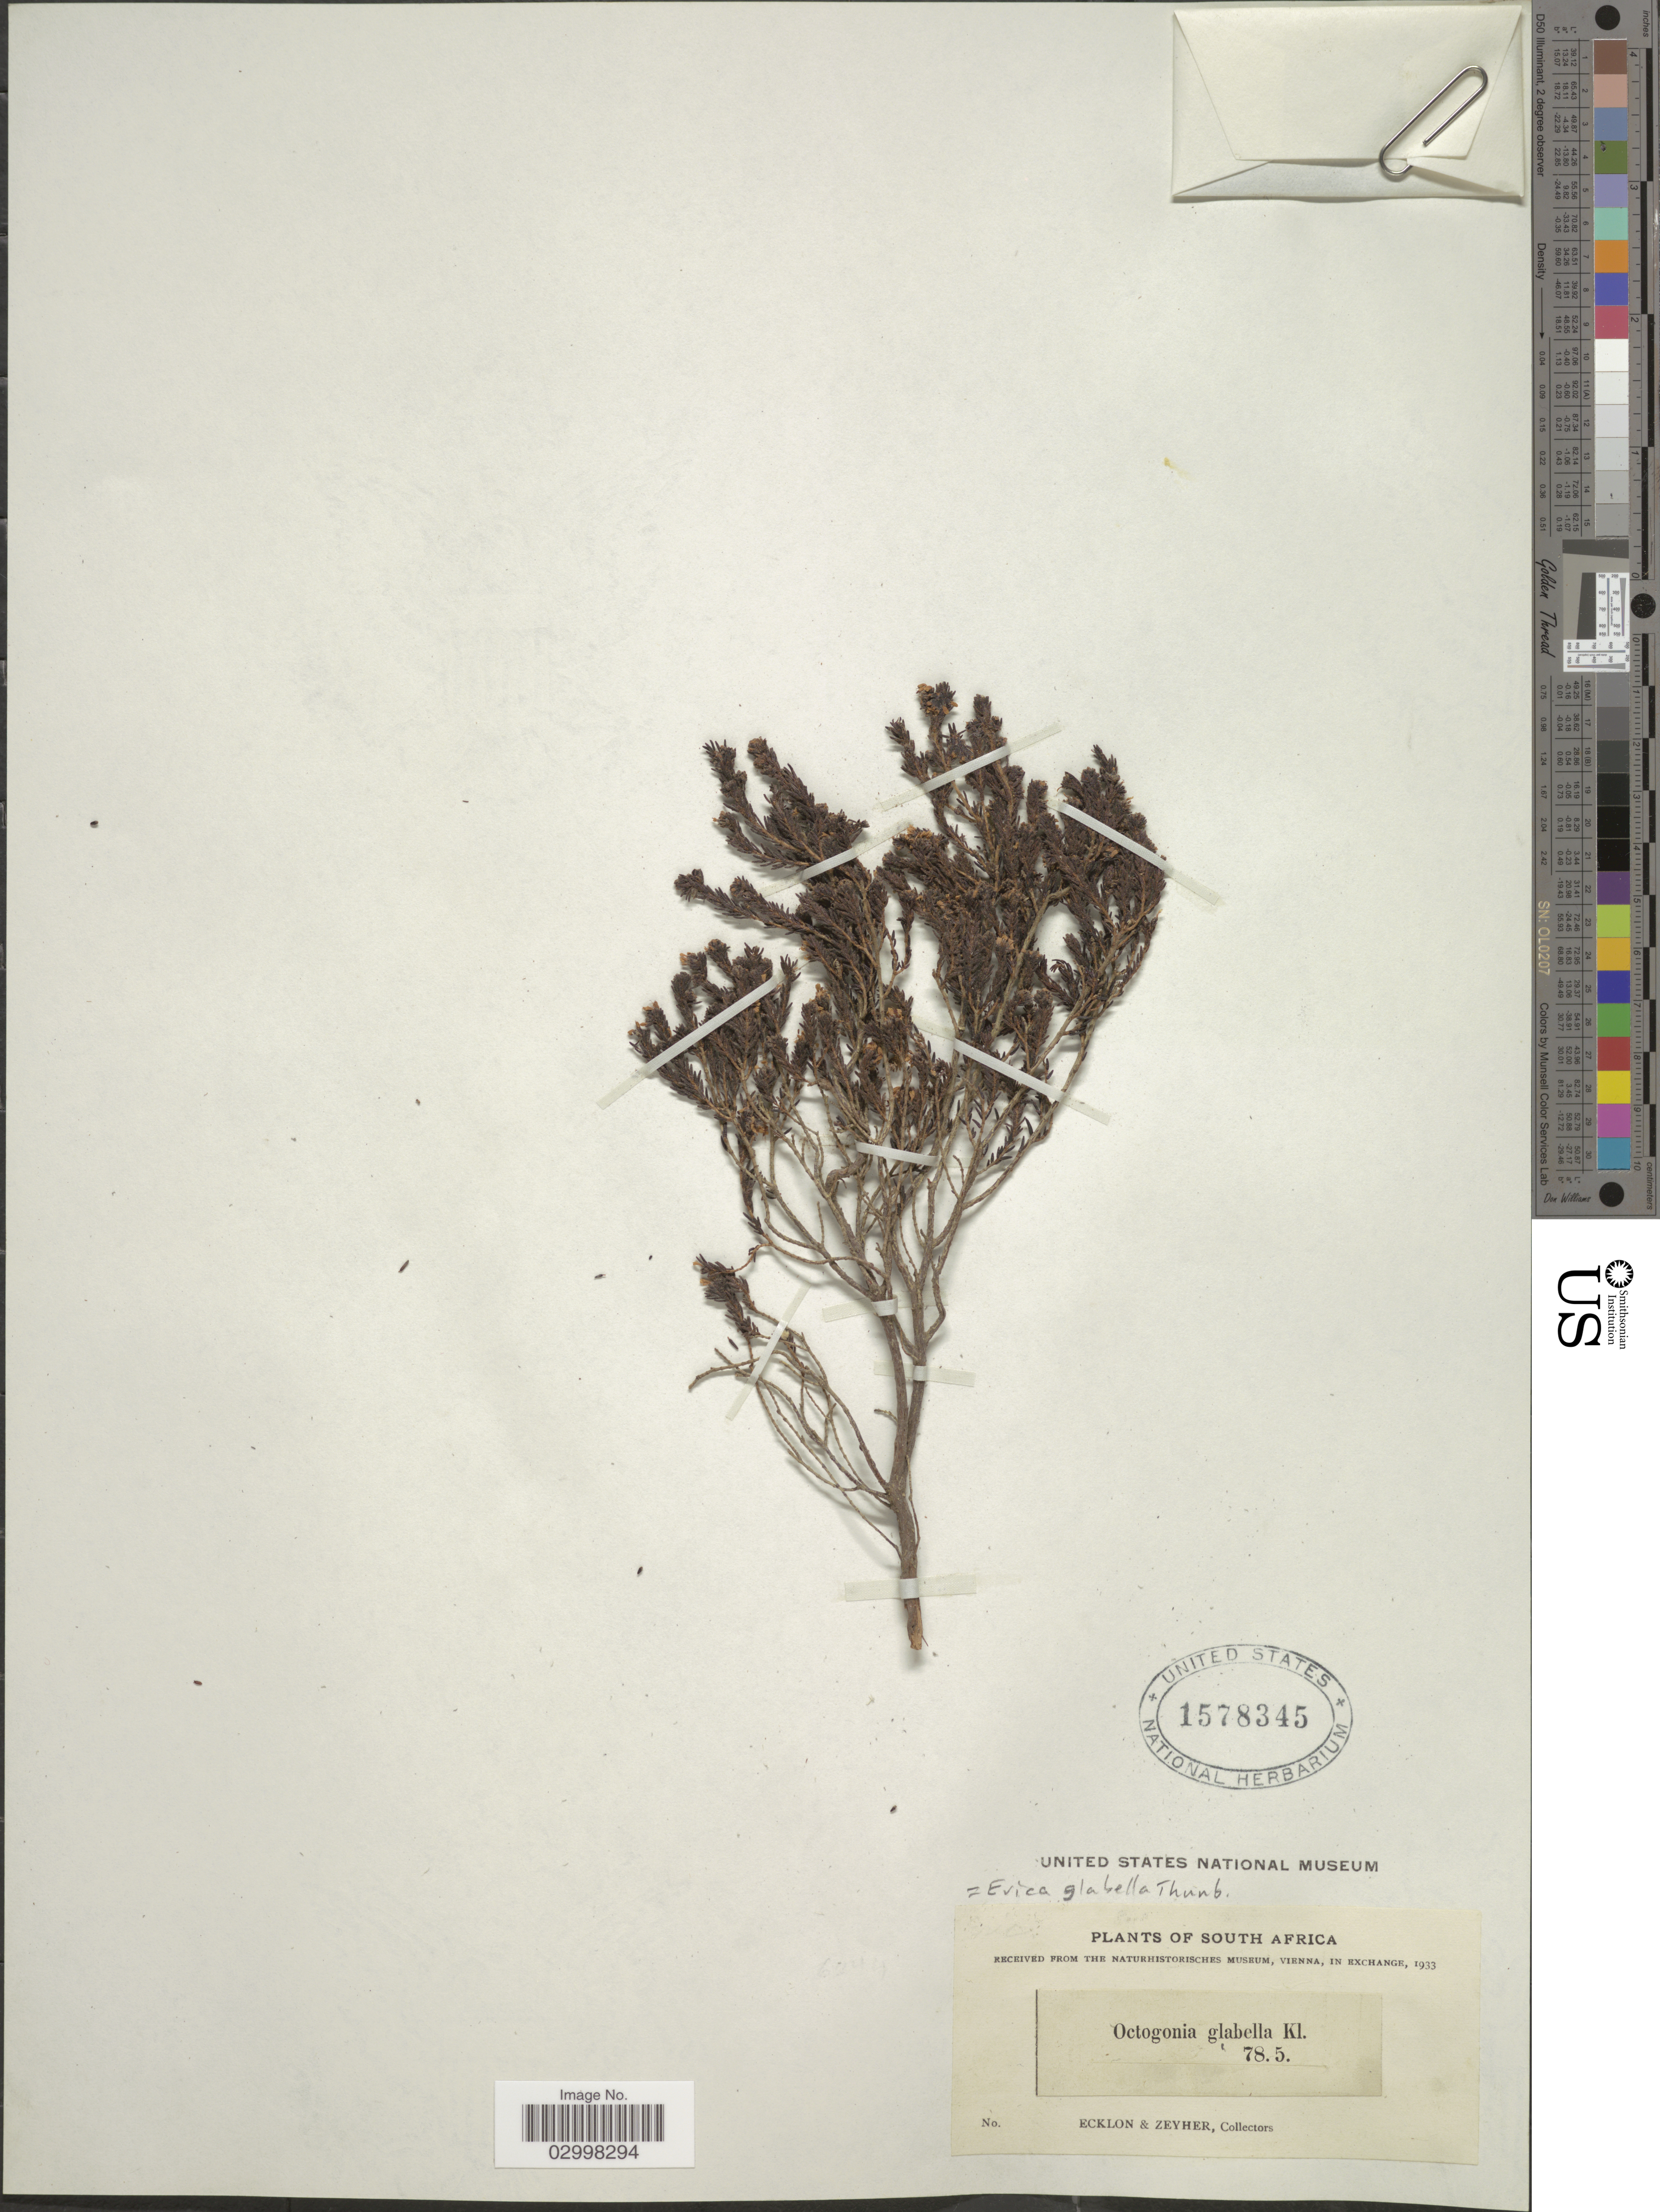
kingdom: Plantae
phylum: Tracheophyta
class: Magnoliopsida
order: Ericales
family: Ericaceae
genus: Erica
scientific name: Erica glabella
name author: Thunb.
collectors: -. Ecklon & -. Zeyher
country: South Africa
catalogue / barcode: US 1578345